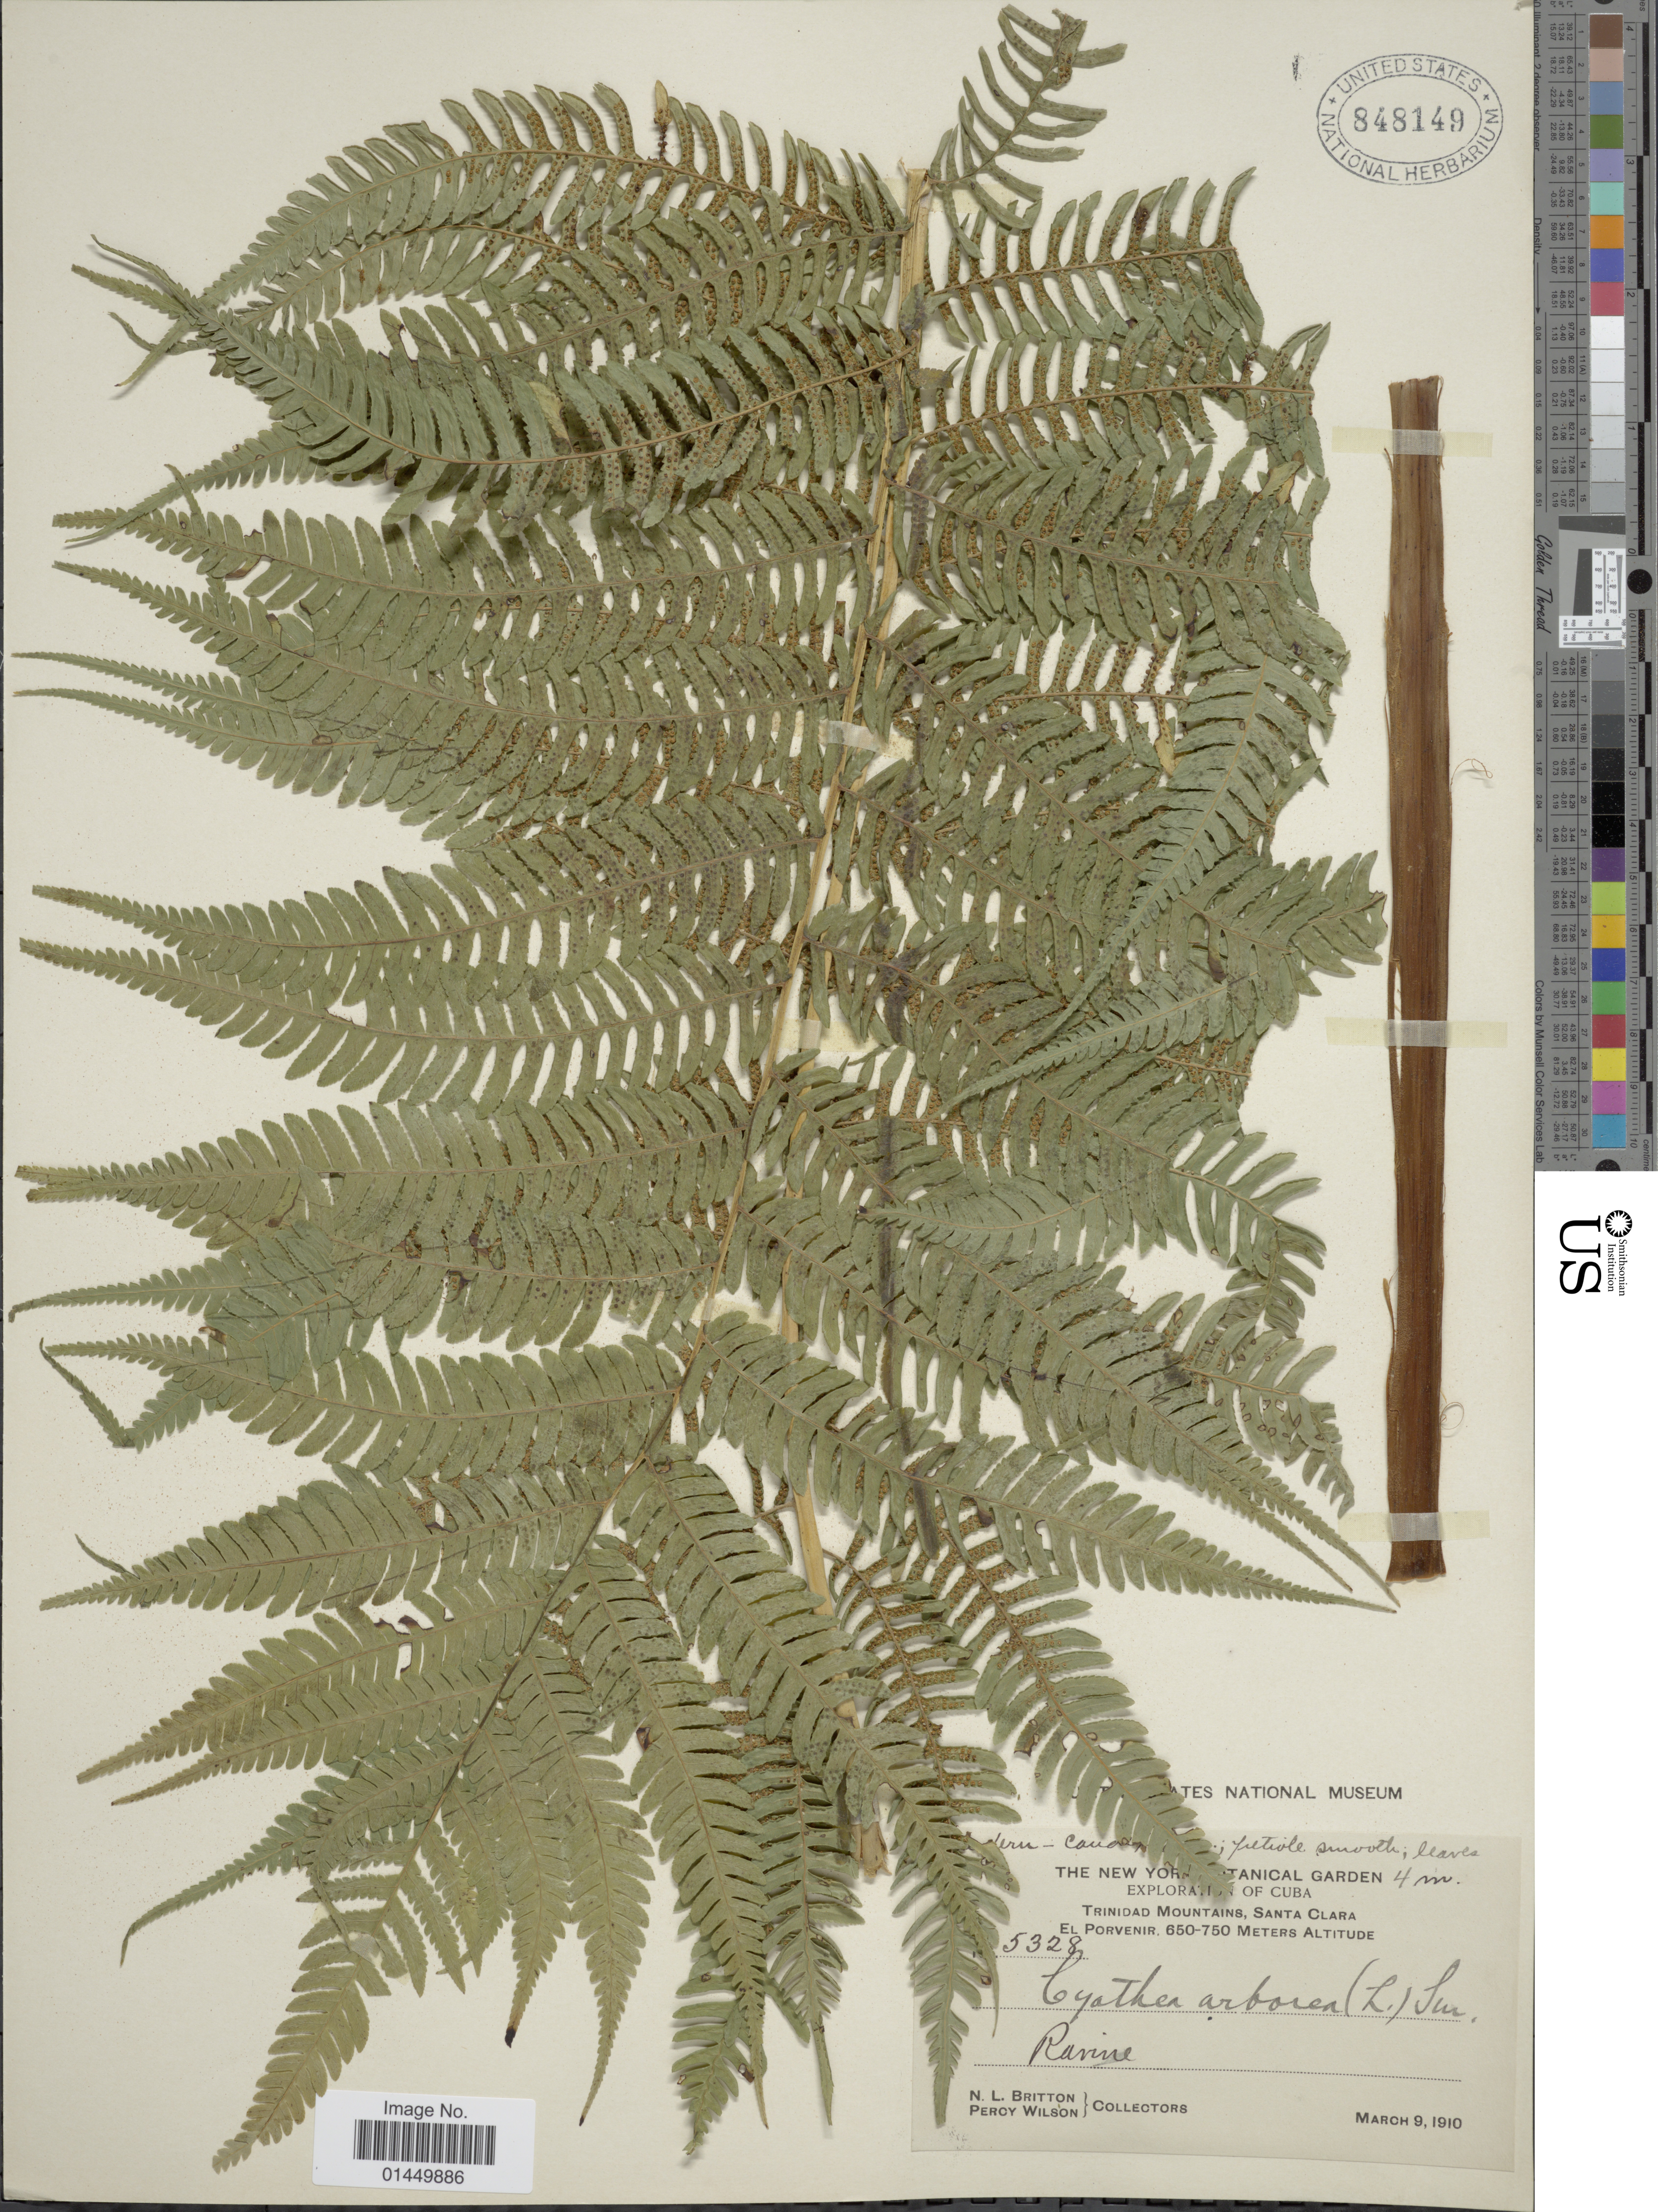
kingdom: Plantae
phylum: Tracheophyta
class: Polypodiopsida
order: Cyatheales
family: Cyatheaceae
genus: Cyathea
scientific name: Cyathea arborea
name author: (L.) Sm.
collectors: N. Britton & P. Wilson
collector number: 5328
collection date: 1910-03-09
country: Cuba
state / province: Las Villas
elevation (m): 650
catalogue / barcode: US 848149